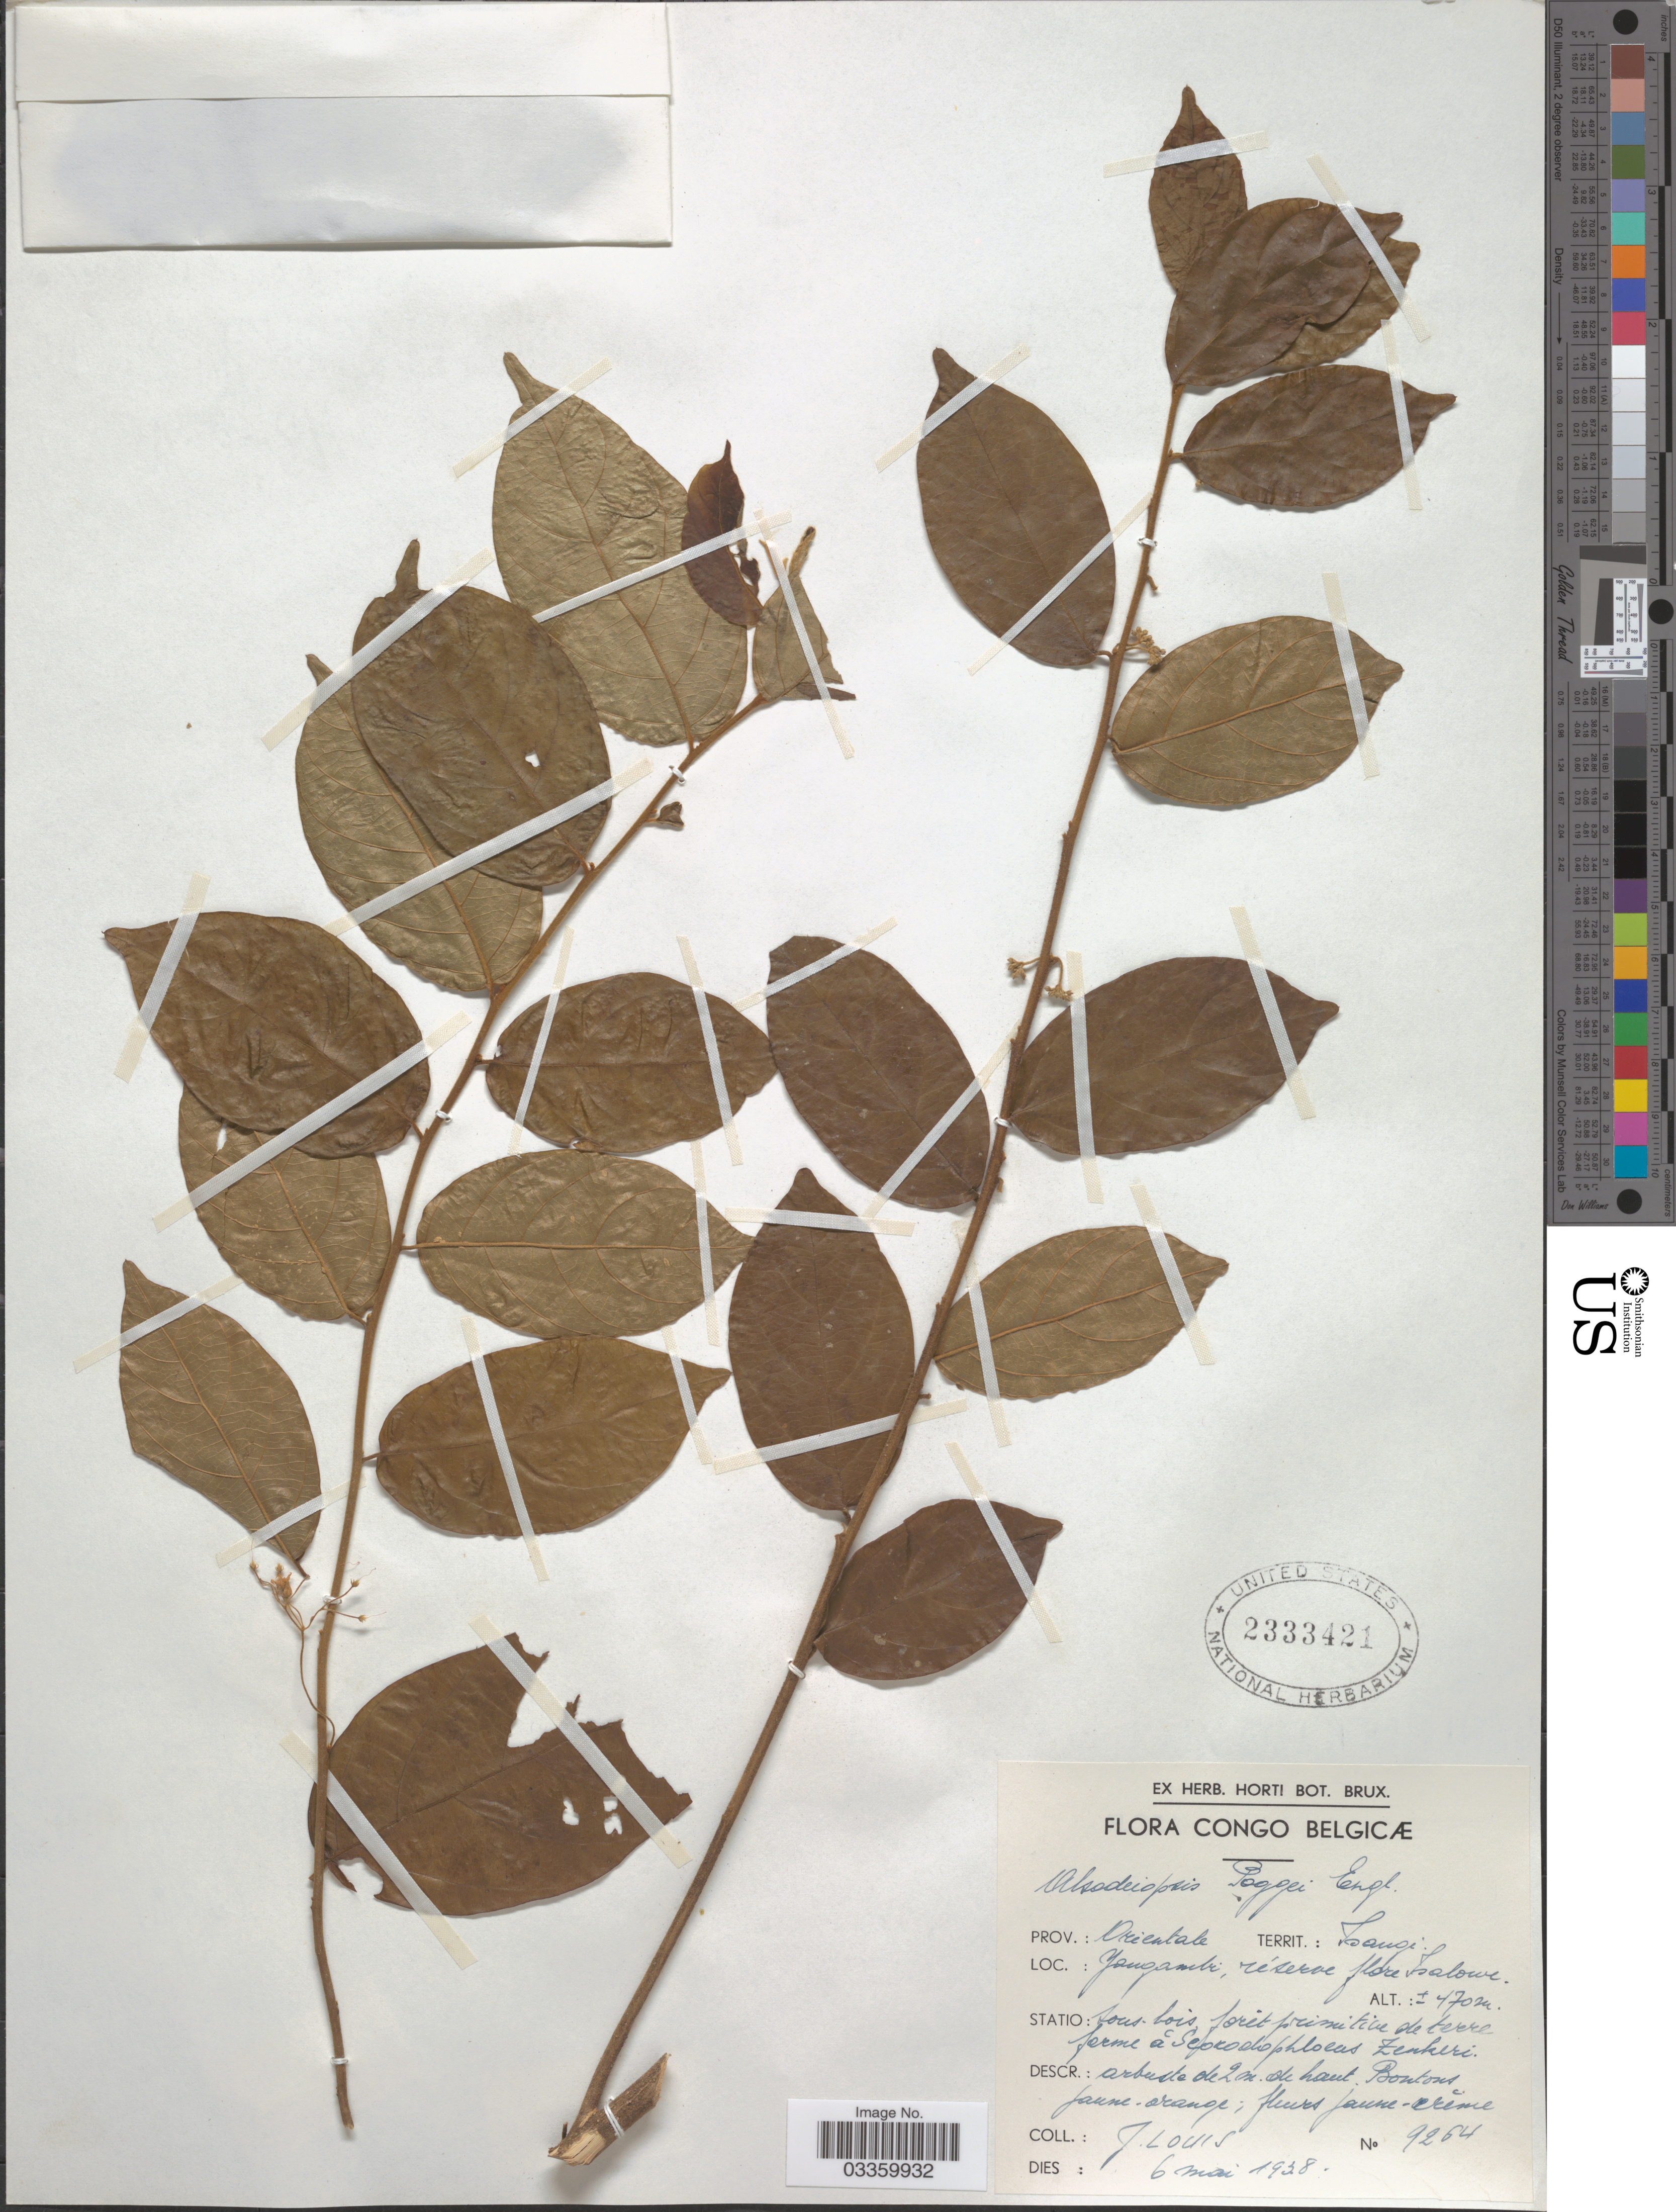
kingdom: Plantae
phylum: Tracheophyta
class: Magnoliopsida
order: Icacinales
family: Icacinaceae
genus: Alsodeiopsis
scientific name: Alsodeiopsis poggei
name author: Engl.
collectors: J. Louis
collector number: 9264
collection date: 1938-05-06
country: Congo, Democratic Republic of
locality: Congo Belgicæ. Prov.: Orientale Territ.: Isangi. Yangambi, réserve flore Isalowe.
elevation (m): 470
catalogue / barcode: US 2333421